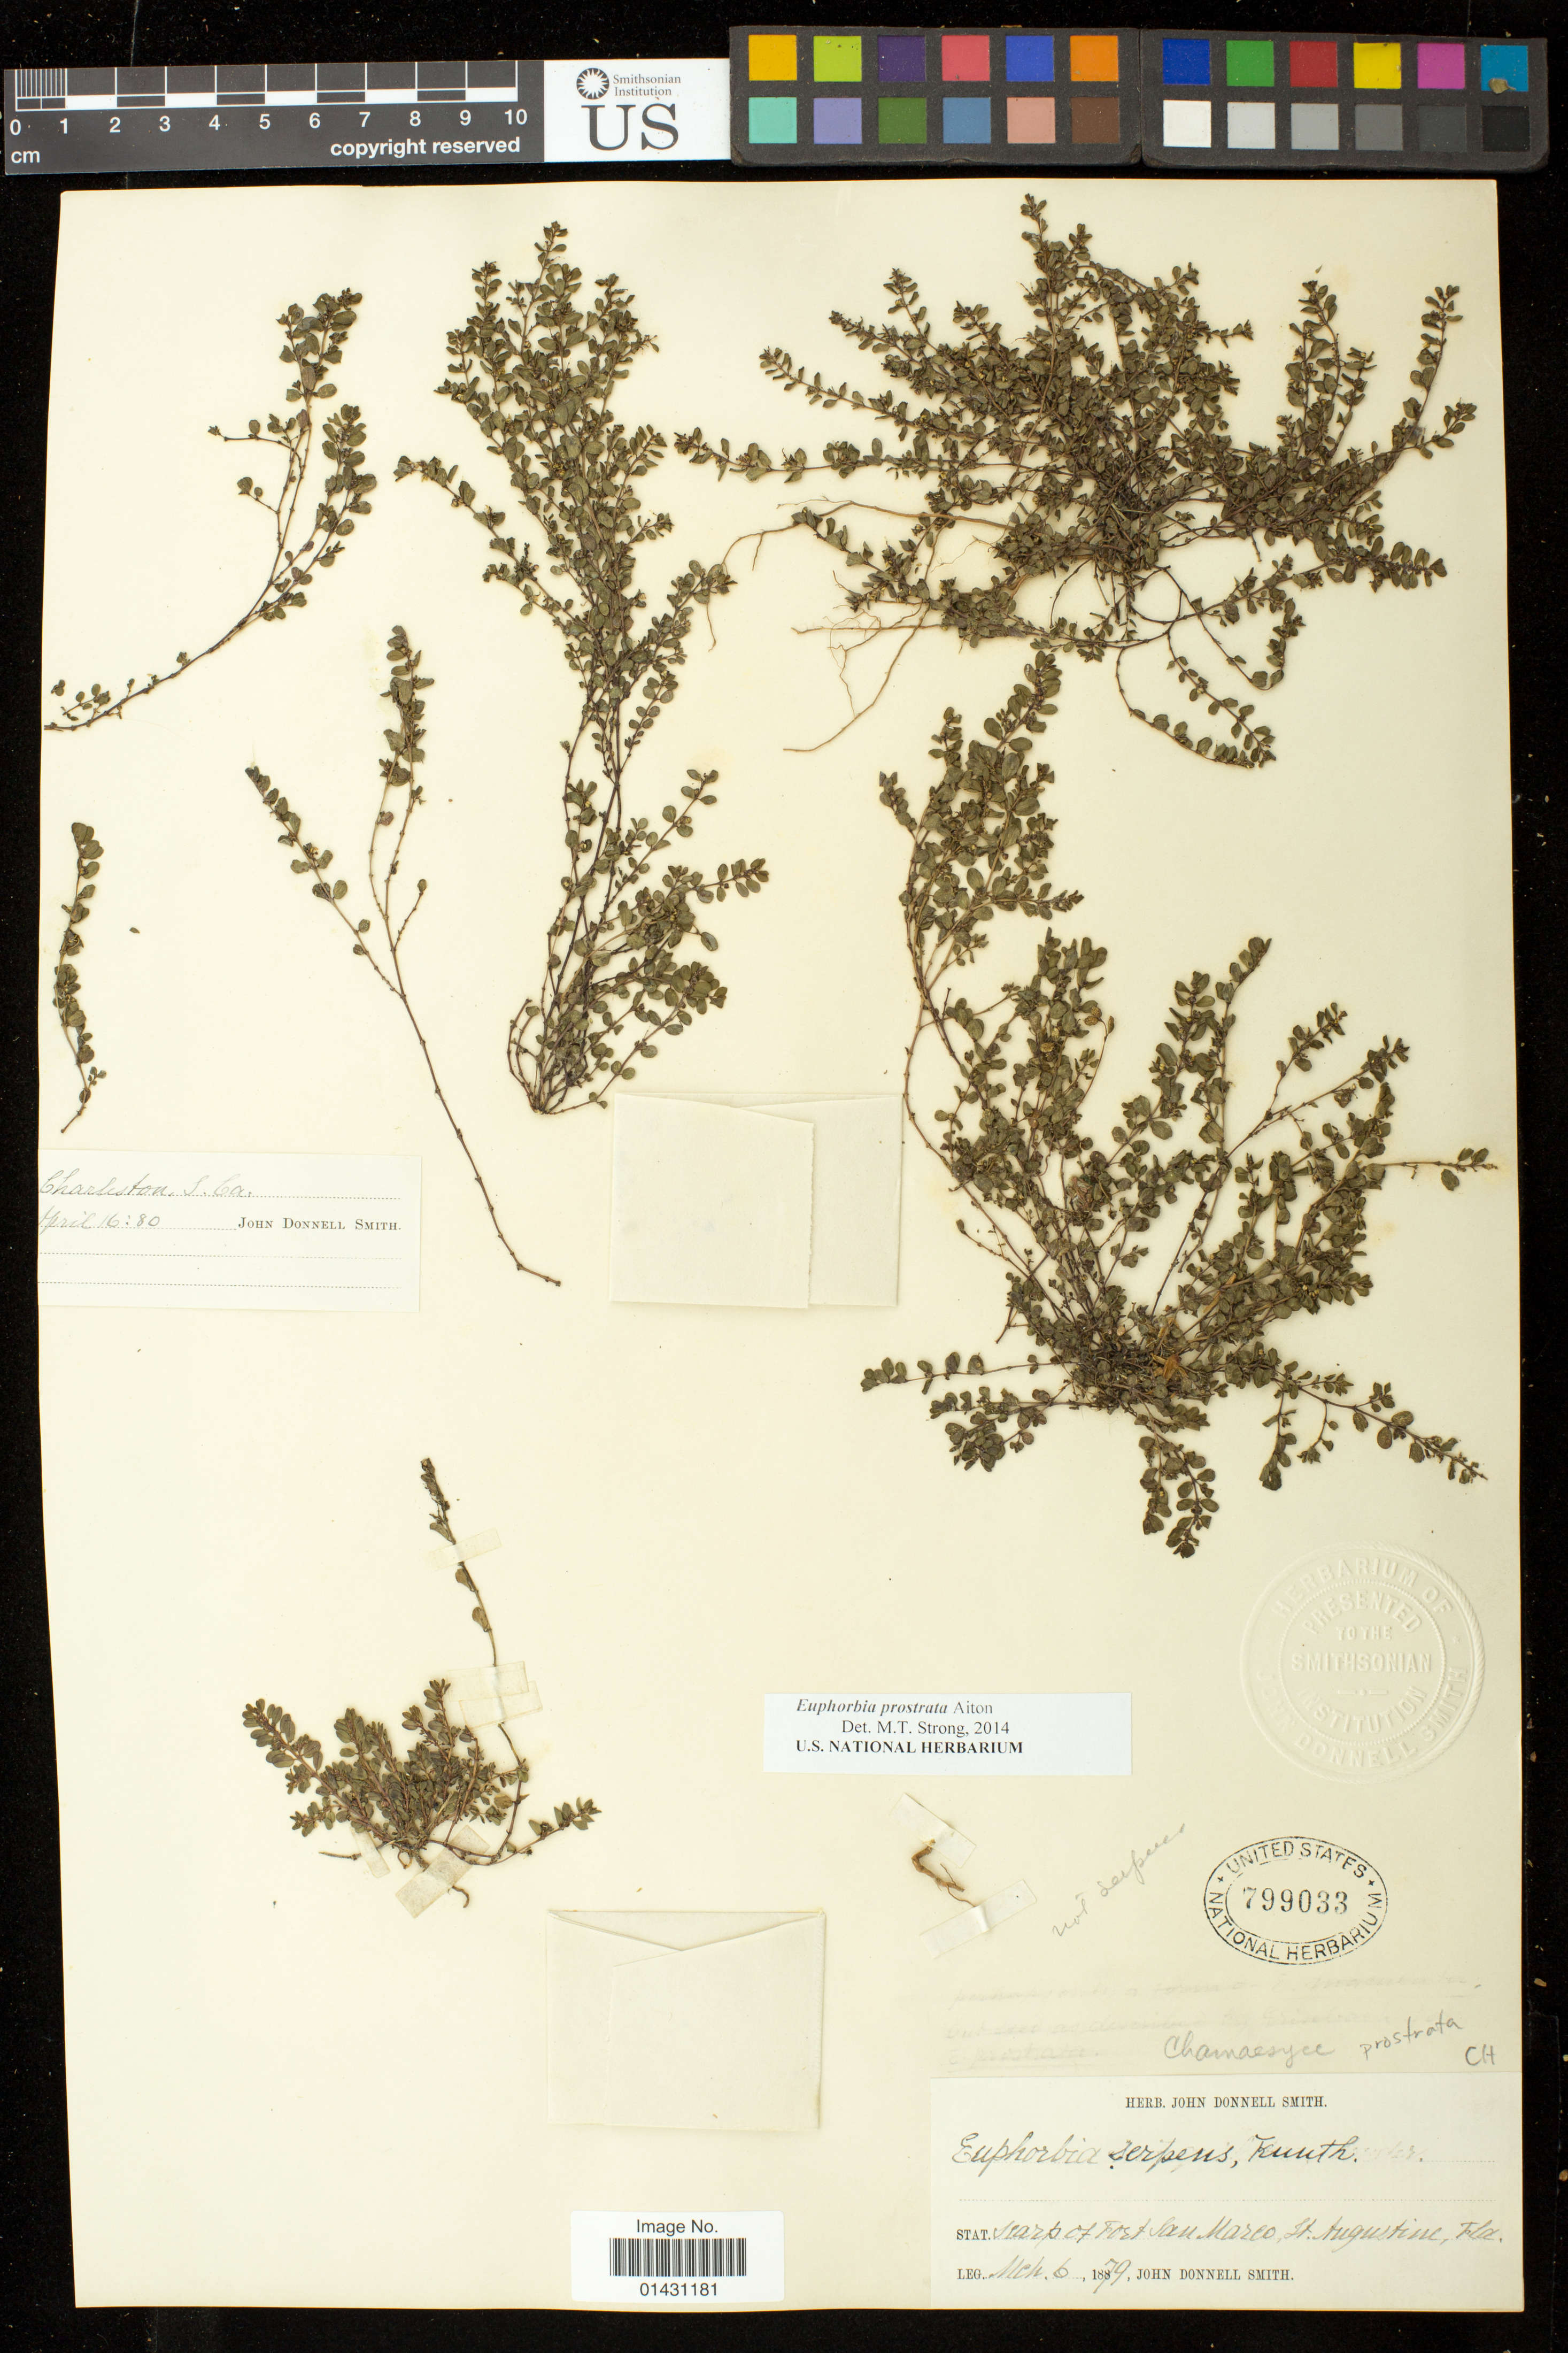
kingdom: Plantae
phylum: Tracheophyta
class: Magnoliopsida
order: Malpighiales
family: Euphorbiaceae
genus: Euphorbia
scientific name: Euphorbia prostrata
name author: Aiton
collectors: J. Donnell Smith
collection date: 1879-03-06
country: United States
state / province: Florida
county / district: Saint Johns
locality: San Marco, St. Augustine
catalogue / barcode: US 799033